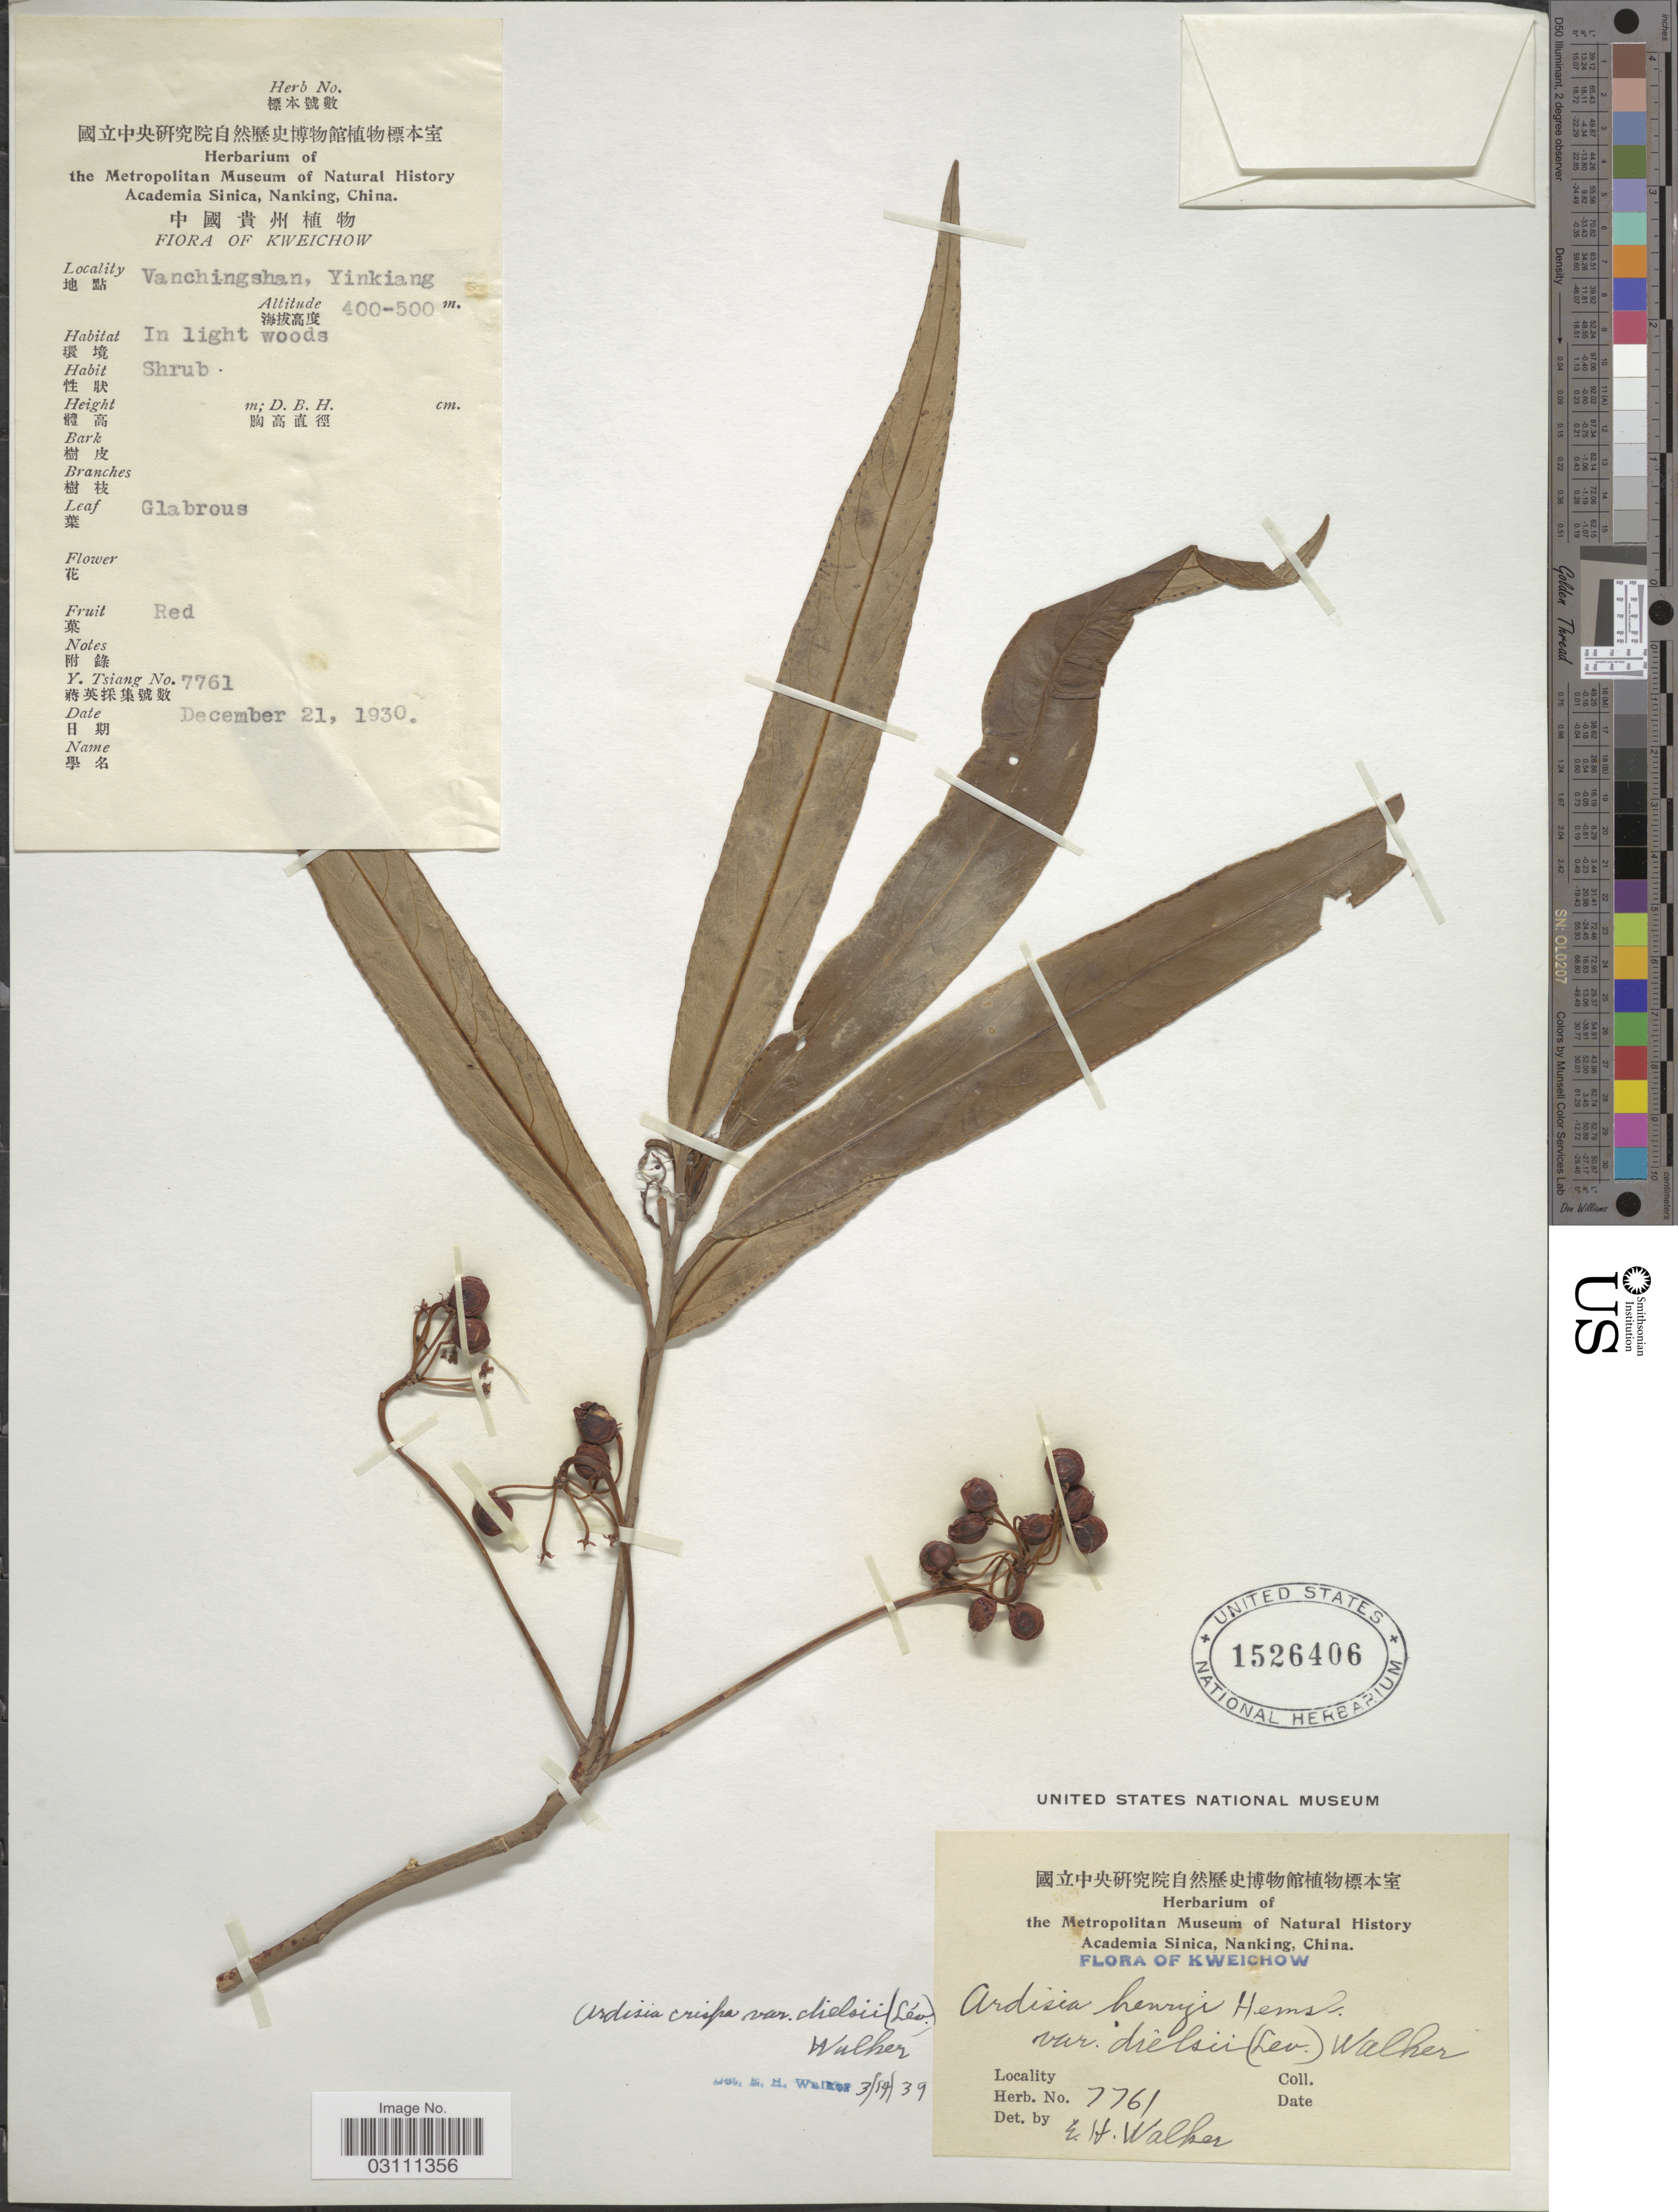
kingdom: Plantae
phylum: Tracheophyta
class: Magnoliopsida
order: Ericales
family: Primulaceae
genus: Ardisia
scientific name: Ardisia henryi var. dielsii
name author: (H. Lév.) E. Walker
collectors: Y. Tsiang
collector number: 7761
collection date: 1930-12-21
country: China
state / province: Guizhou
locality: Kweichow. Vanchingshan, Yinkiang.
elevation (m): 400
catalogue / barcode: US 1526406